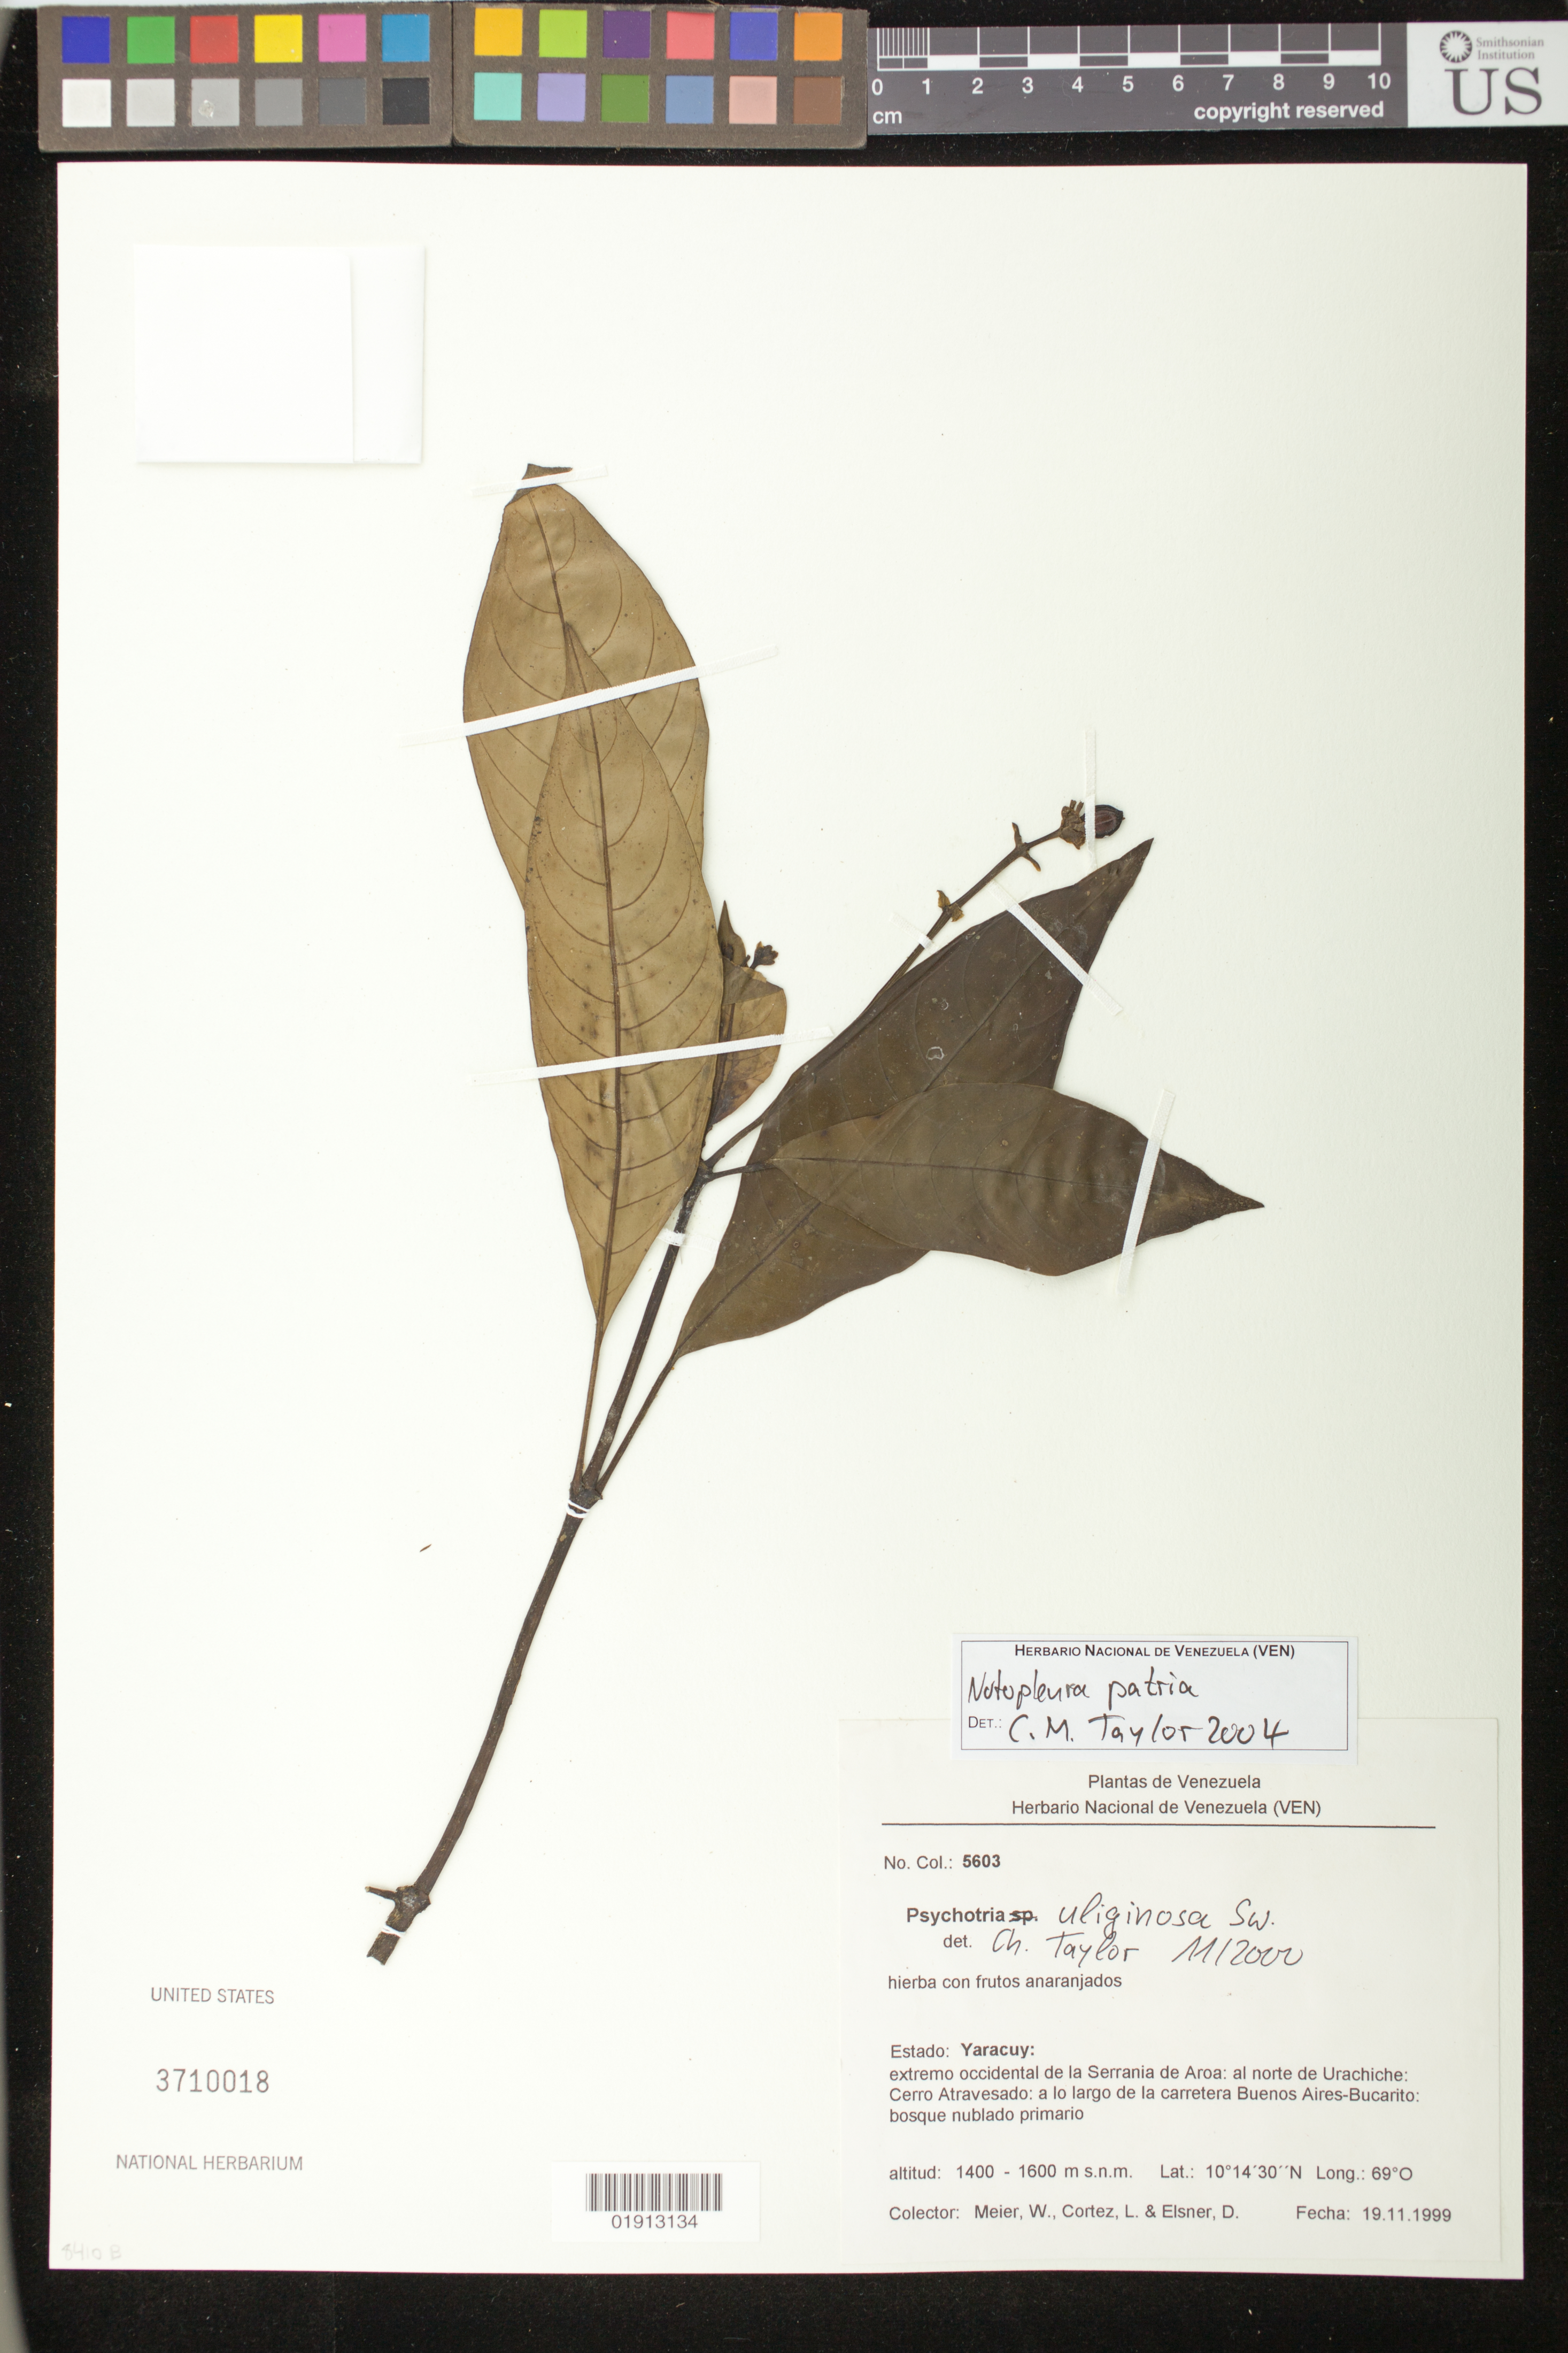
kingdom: Plantae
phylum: Tracheophyta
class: Magnoliopsida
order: Gentianales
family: Rubiaceae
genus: Notopleura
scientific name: Notopleura patria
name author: (Standl. & Styerm.) C.M. Taylor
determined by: Taylor, Charlotte M.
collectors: W. Meier, L. Cortéz & D. Elsner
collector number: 5603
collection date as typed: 19 Nov 1999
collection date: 1999-11-19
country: Venezuela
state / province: Yaracuy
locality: extremo occidental de la Serrania de Aroa: al norte de Urachiche: Cerro Atravesado: a lo largo de la carretera Buenos Aires-Bucarito.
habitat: bosque nublado primario.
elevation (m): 1400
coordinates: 10 14 30 N, 69 O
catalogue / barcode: US 3710018